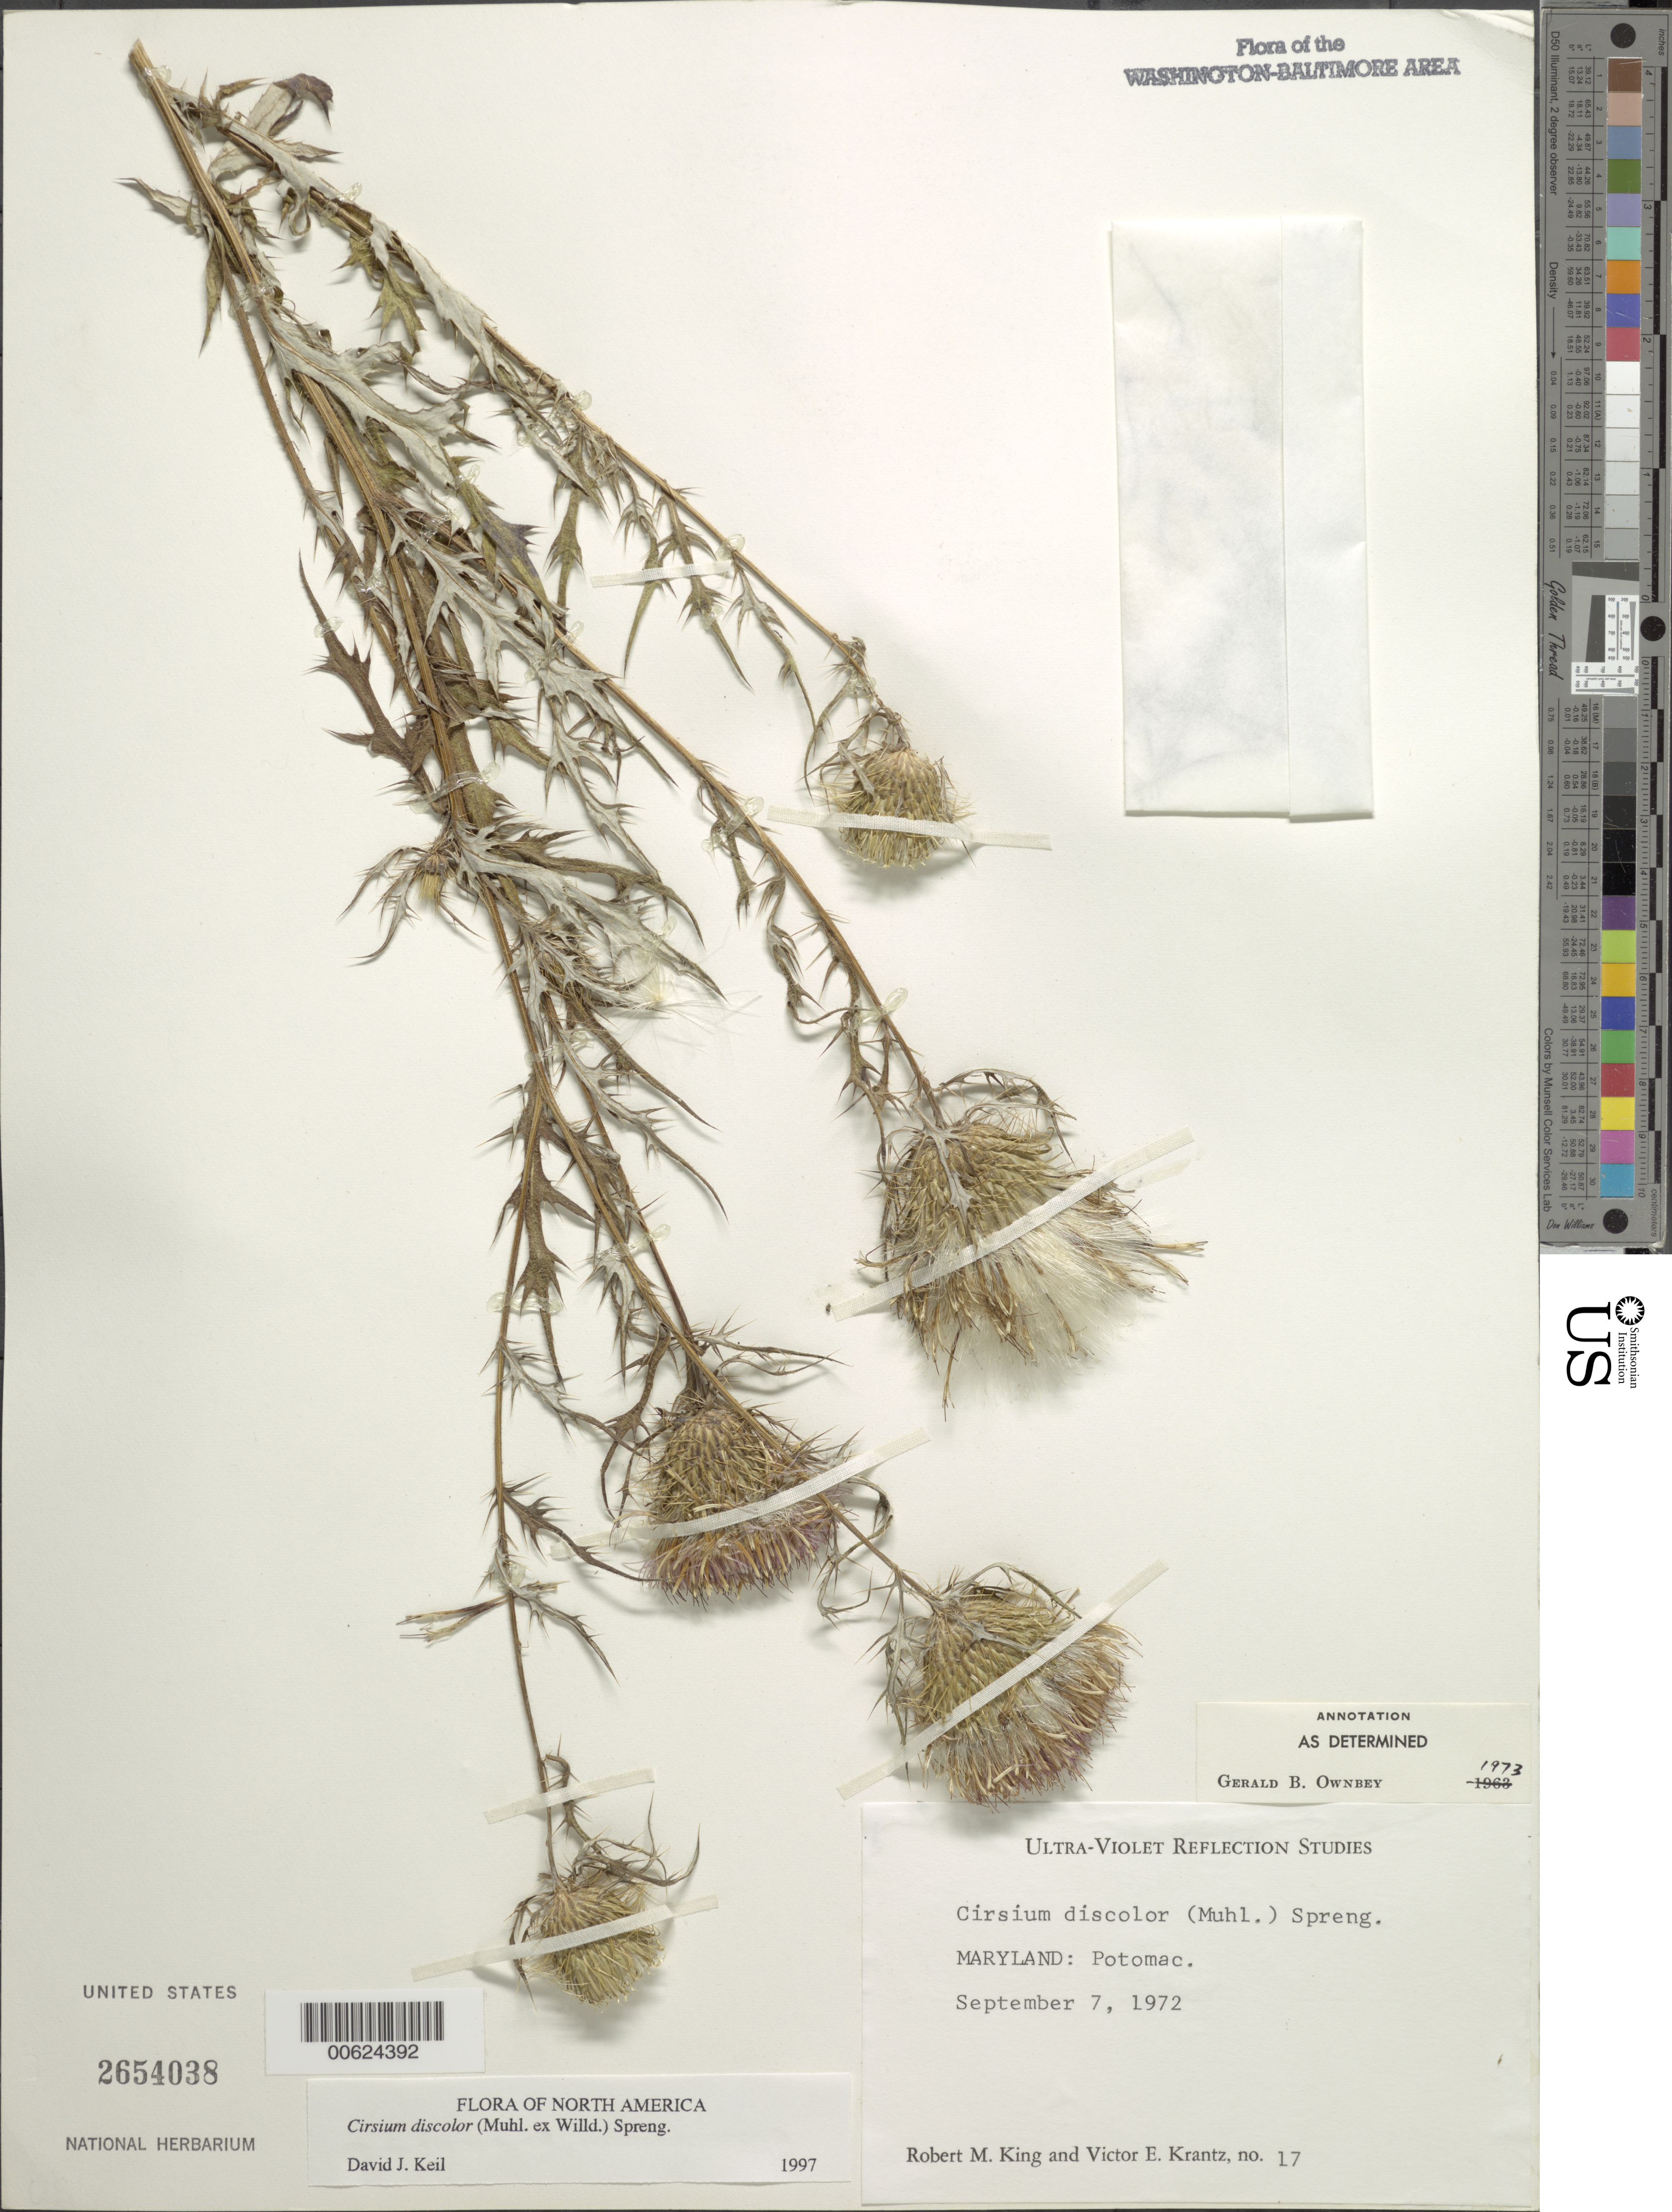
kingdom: Plantae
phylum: Tracheophyta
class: Magnoliopsida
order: Asterales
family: Asteraceae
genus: Cirsium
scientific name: Cirsium discolor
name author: (Muhl. ex Willd.) Spreng.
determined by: Keil, D. J.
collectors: R. M. King & V. Krantz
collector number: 17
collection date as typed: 07 Sep 1972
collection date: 1972-09-07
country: United States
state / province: Maryland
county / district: Montgomery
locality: Potomac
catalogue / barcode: US 2654038